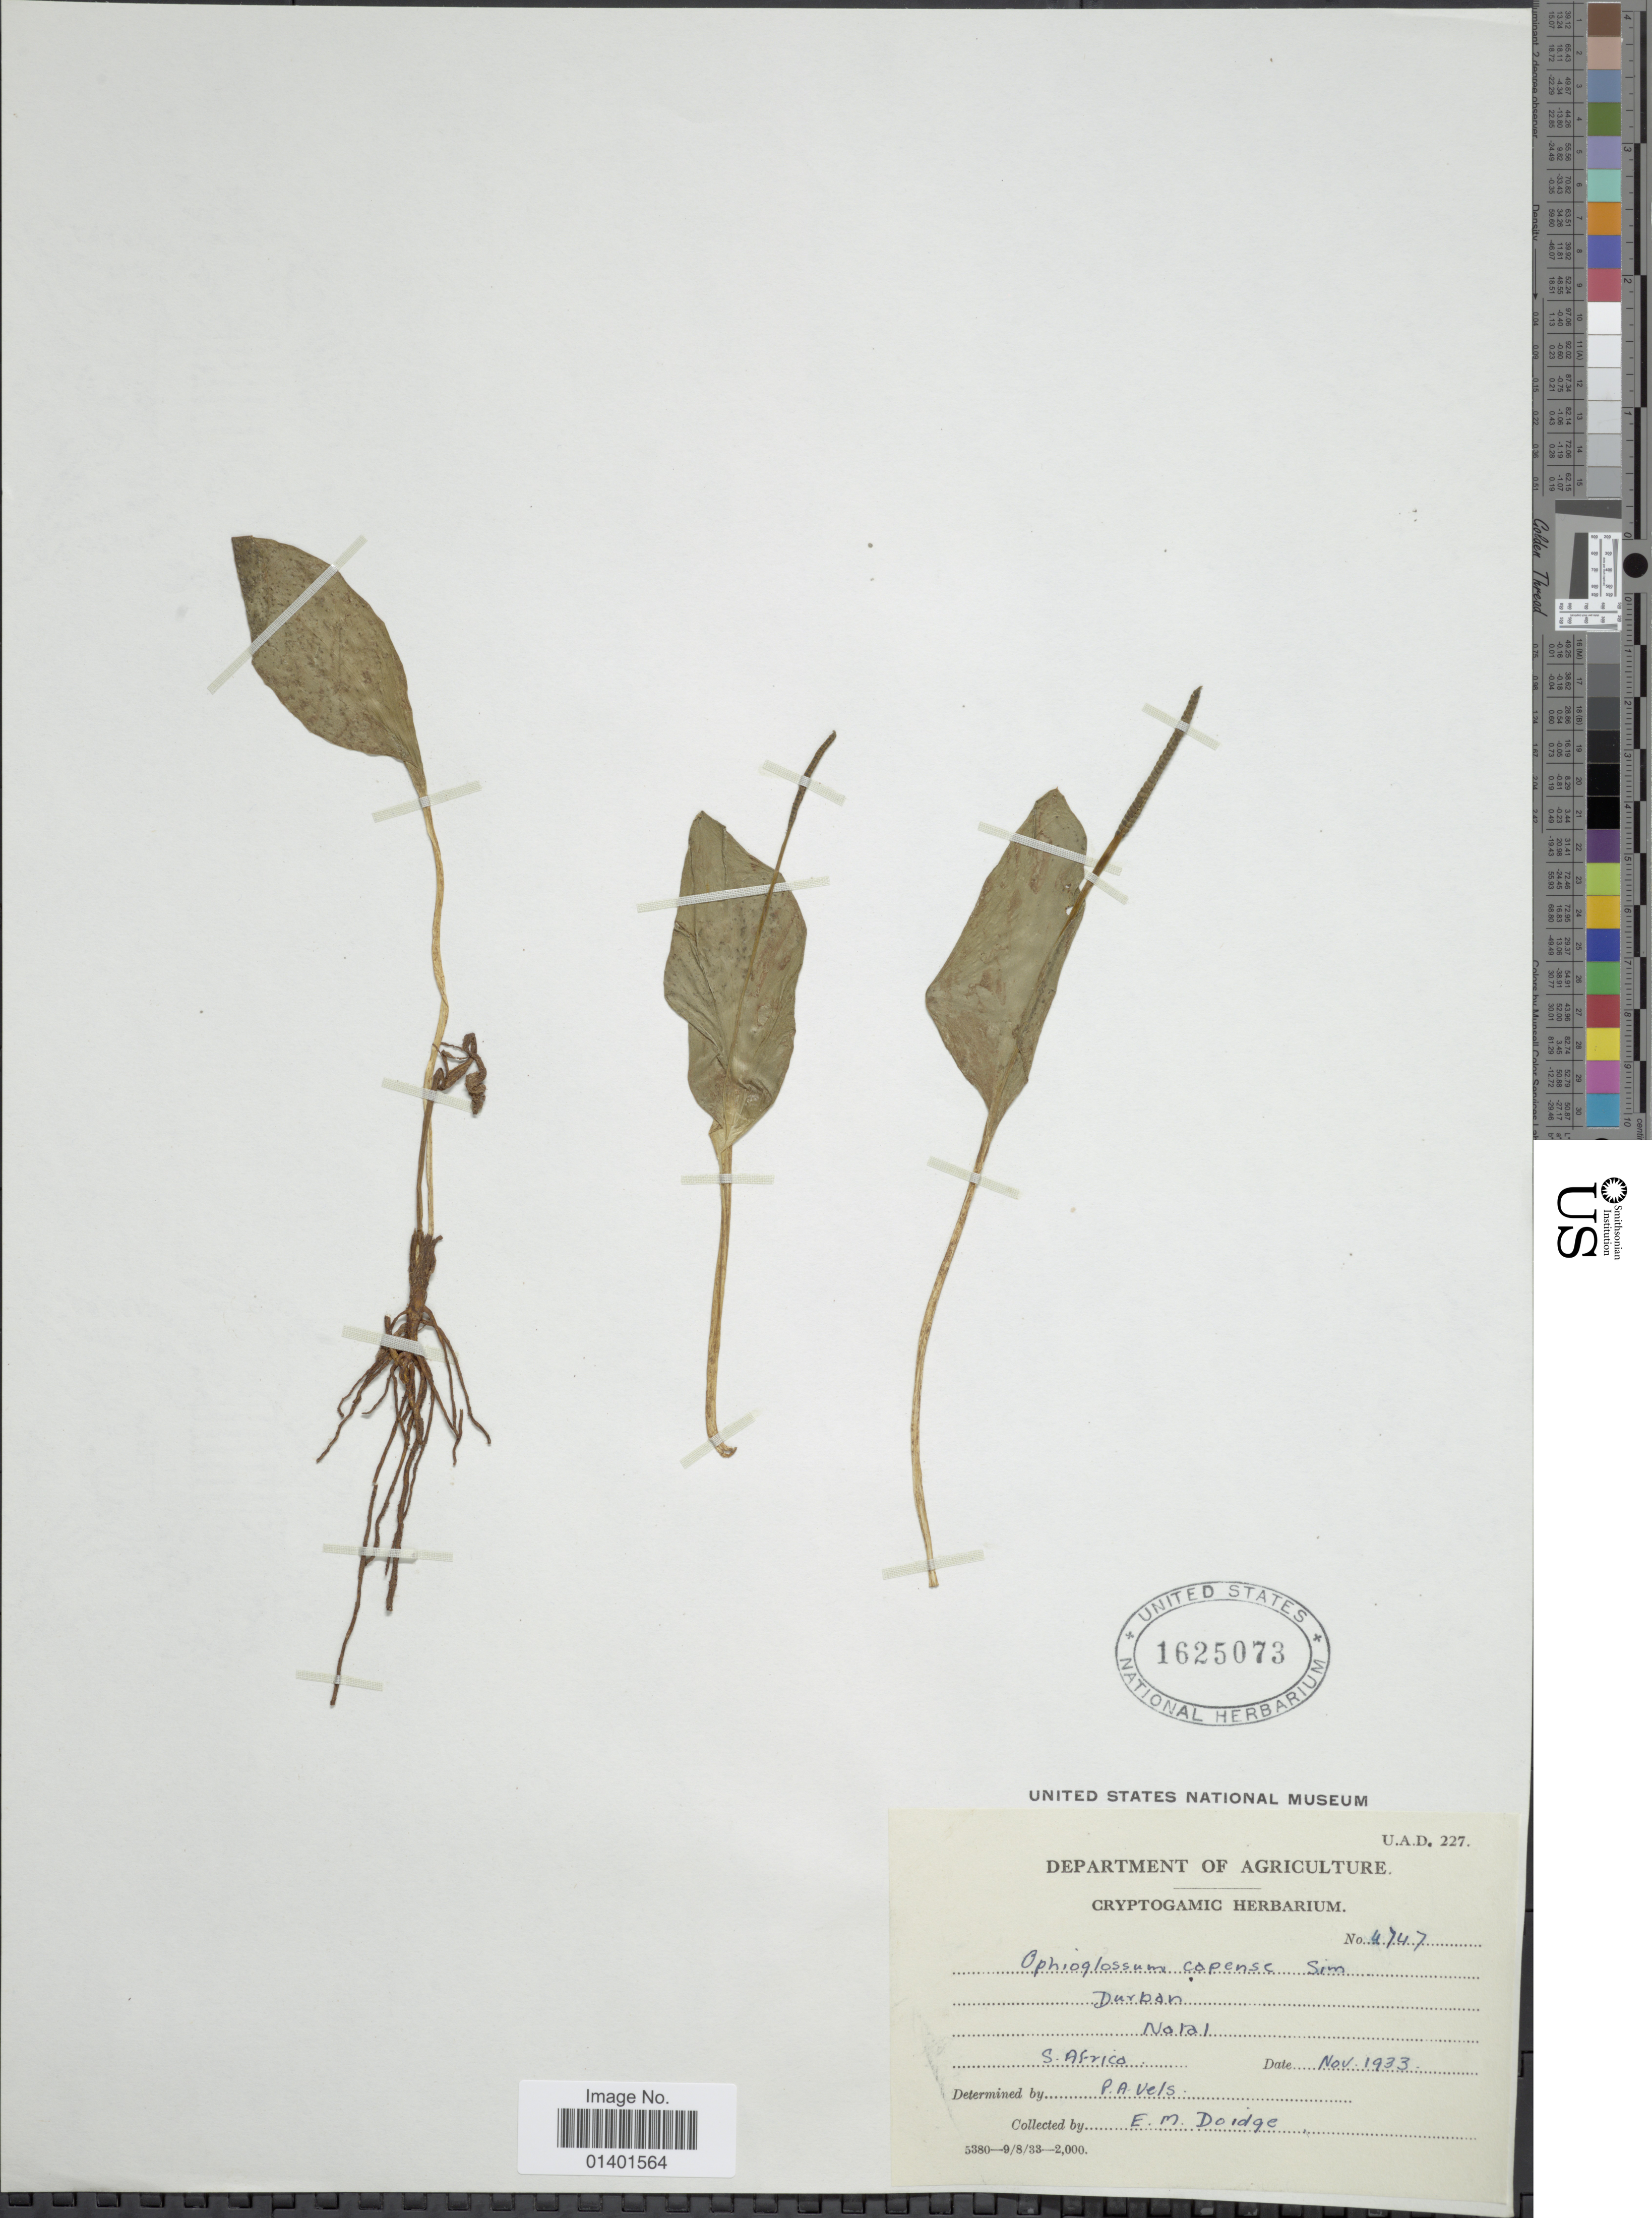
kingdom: Plantae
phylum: Tracheophyta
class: Polypodiopsida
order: Ophioglossales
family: Ophioglossaceae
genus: Ophioglossum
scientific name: Ophioglossum sarcophyllum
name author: Desv.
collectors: E. Doidge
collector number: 4747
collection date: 1933-11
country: South Africa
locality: Durban, Natal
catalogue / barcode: US 1625073